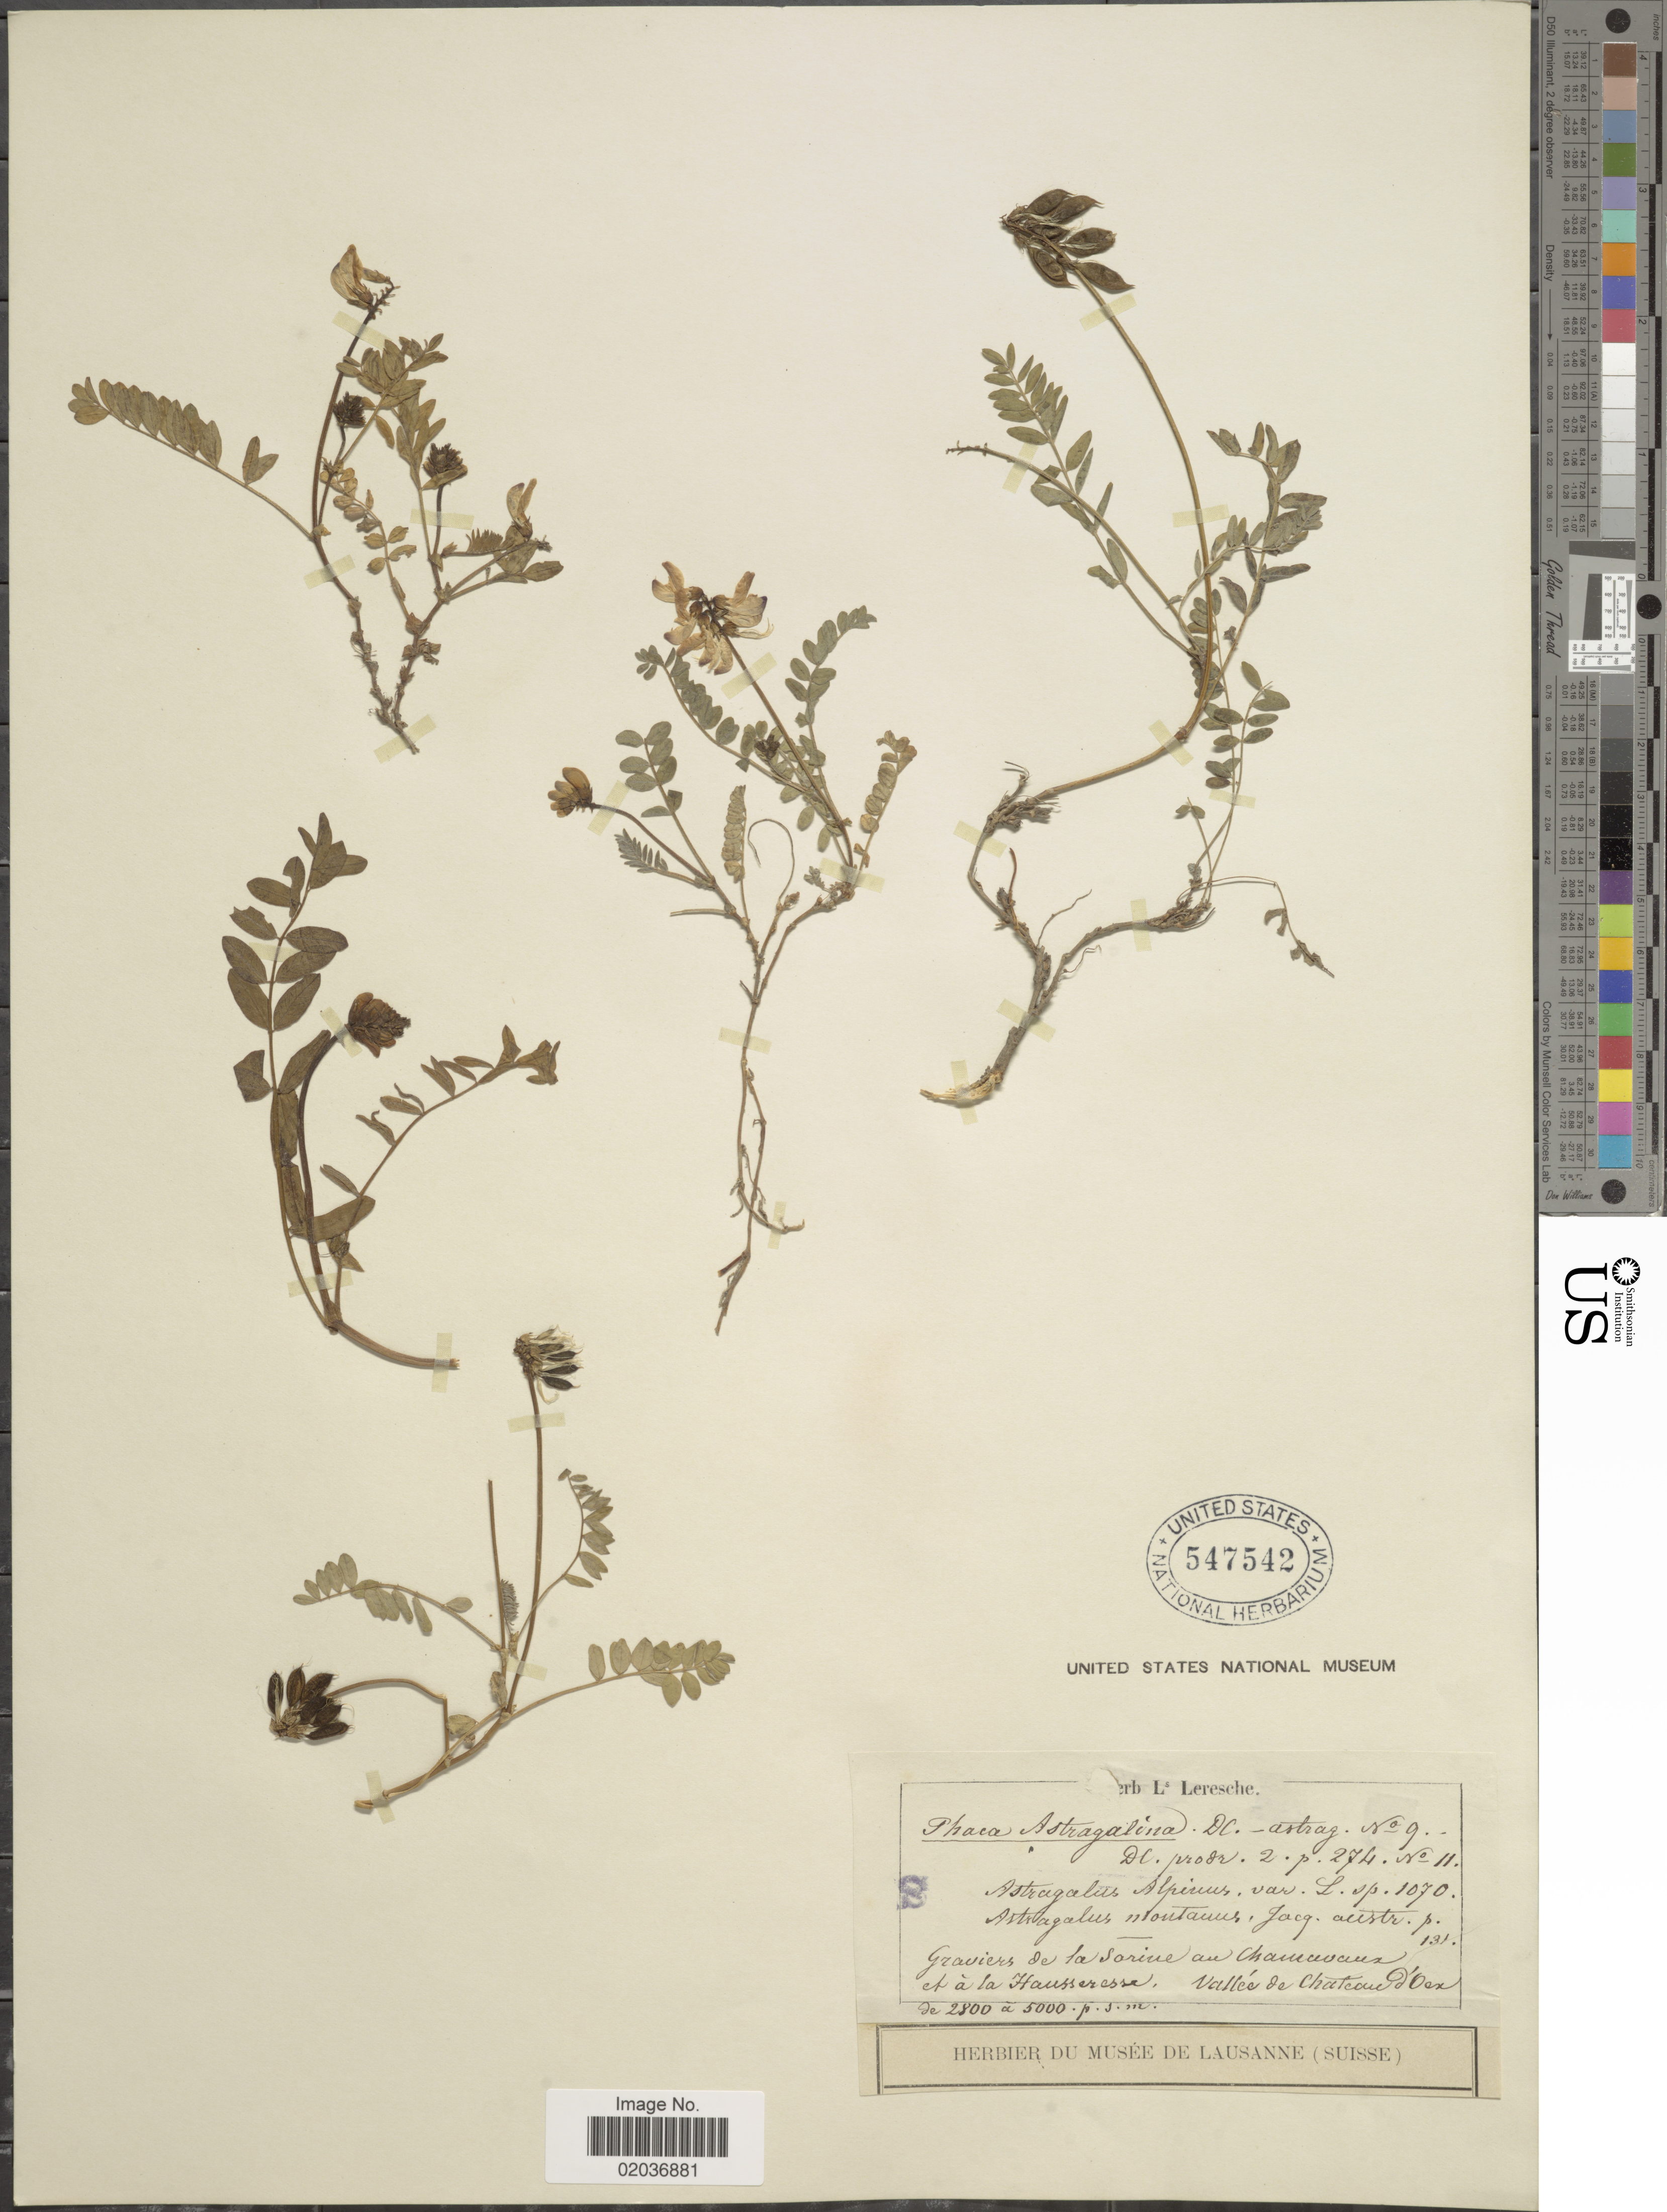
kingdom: Plantae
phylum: Tracheophyta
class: Magnoliopsida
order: Fabales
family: Fabaceae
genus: Astragalus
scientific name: Astragalus alpinus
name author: L.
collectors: ex herb. Leresche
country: Switzerland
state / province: Vaud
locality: Graviers de la Sarine and Chamavaux et a la Hausseressa, Vallée de Chateaux d'Oex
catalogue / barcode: US 547542